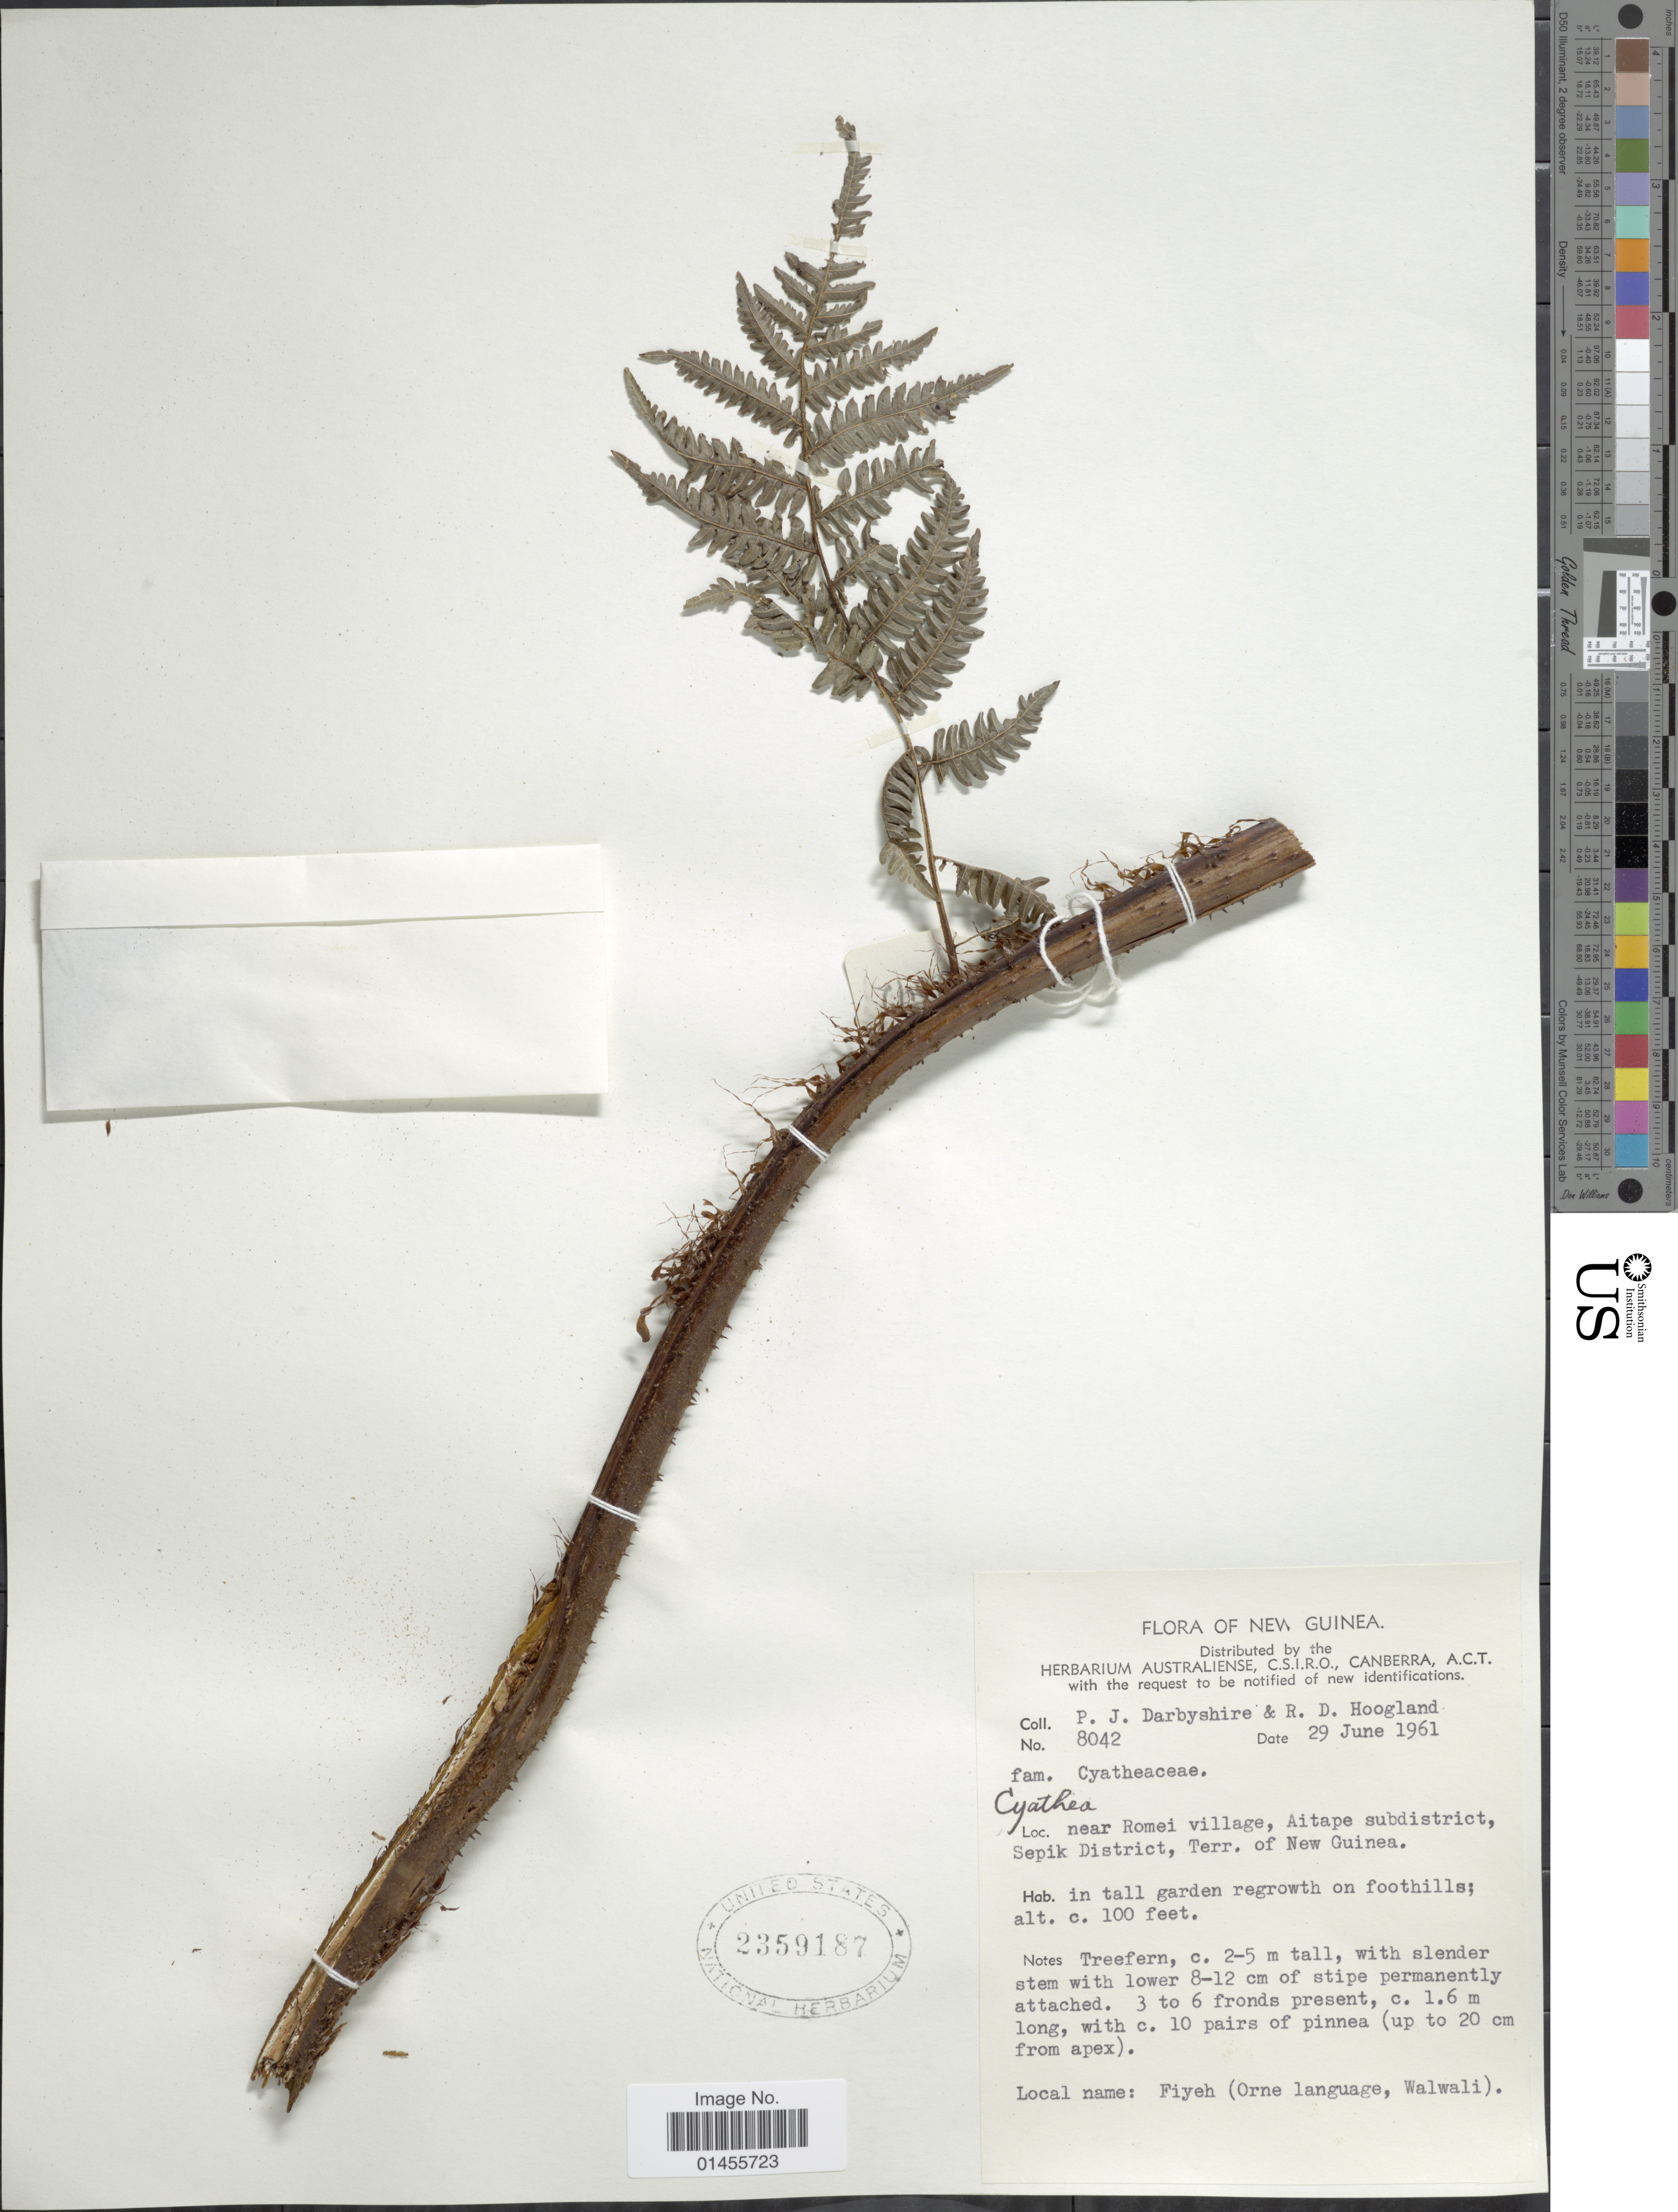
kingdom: Plantae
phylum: Tracheophyta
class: Polypodiopsida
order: Cyatheales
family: Cyatheaceae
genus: Alsophila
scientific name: Alsophila sp.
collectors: P. Darbyshire & R. D. Hoogland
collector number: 8042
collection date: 1961-06-29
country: Papua New Guinea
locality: New Guinea, near Romei village, Aitape subdistrict, Sepik District, Terr. of New Guinea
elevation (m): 30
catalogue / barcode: US 2359187